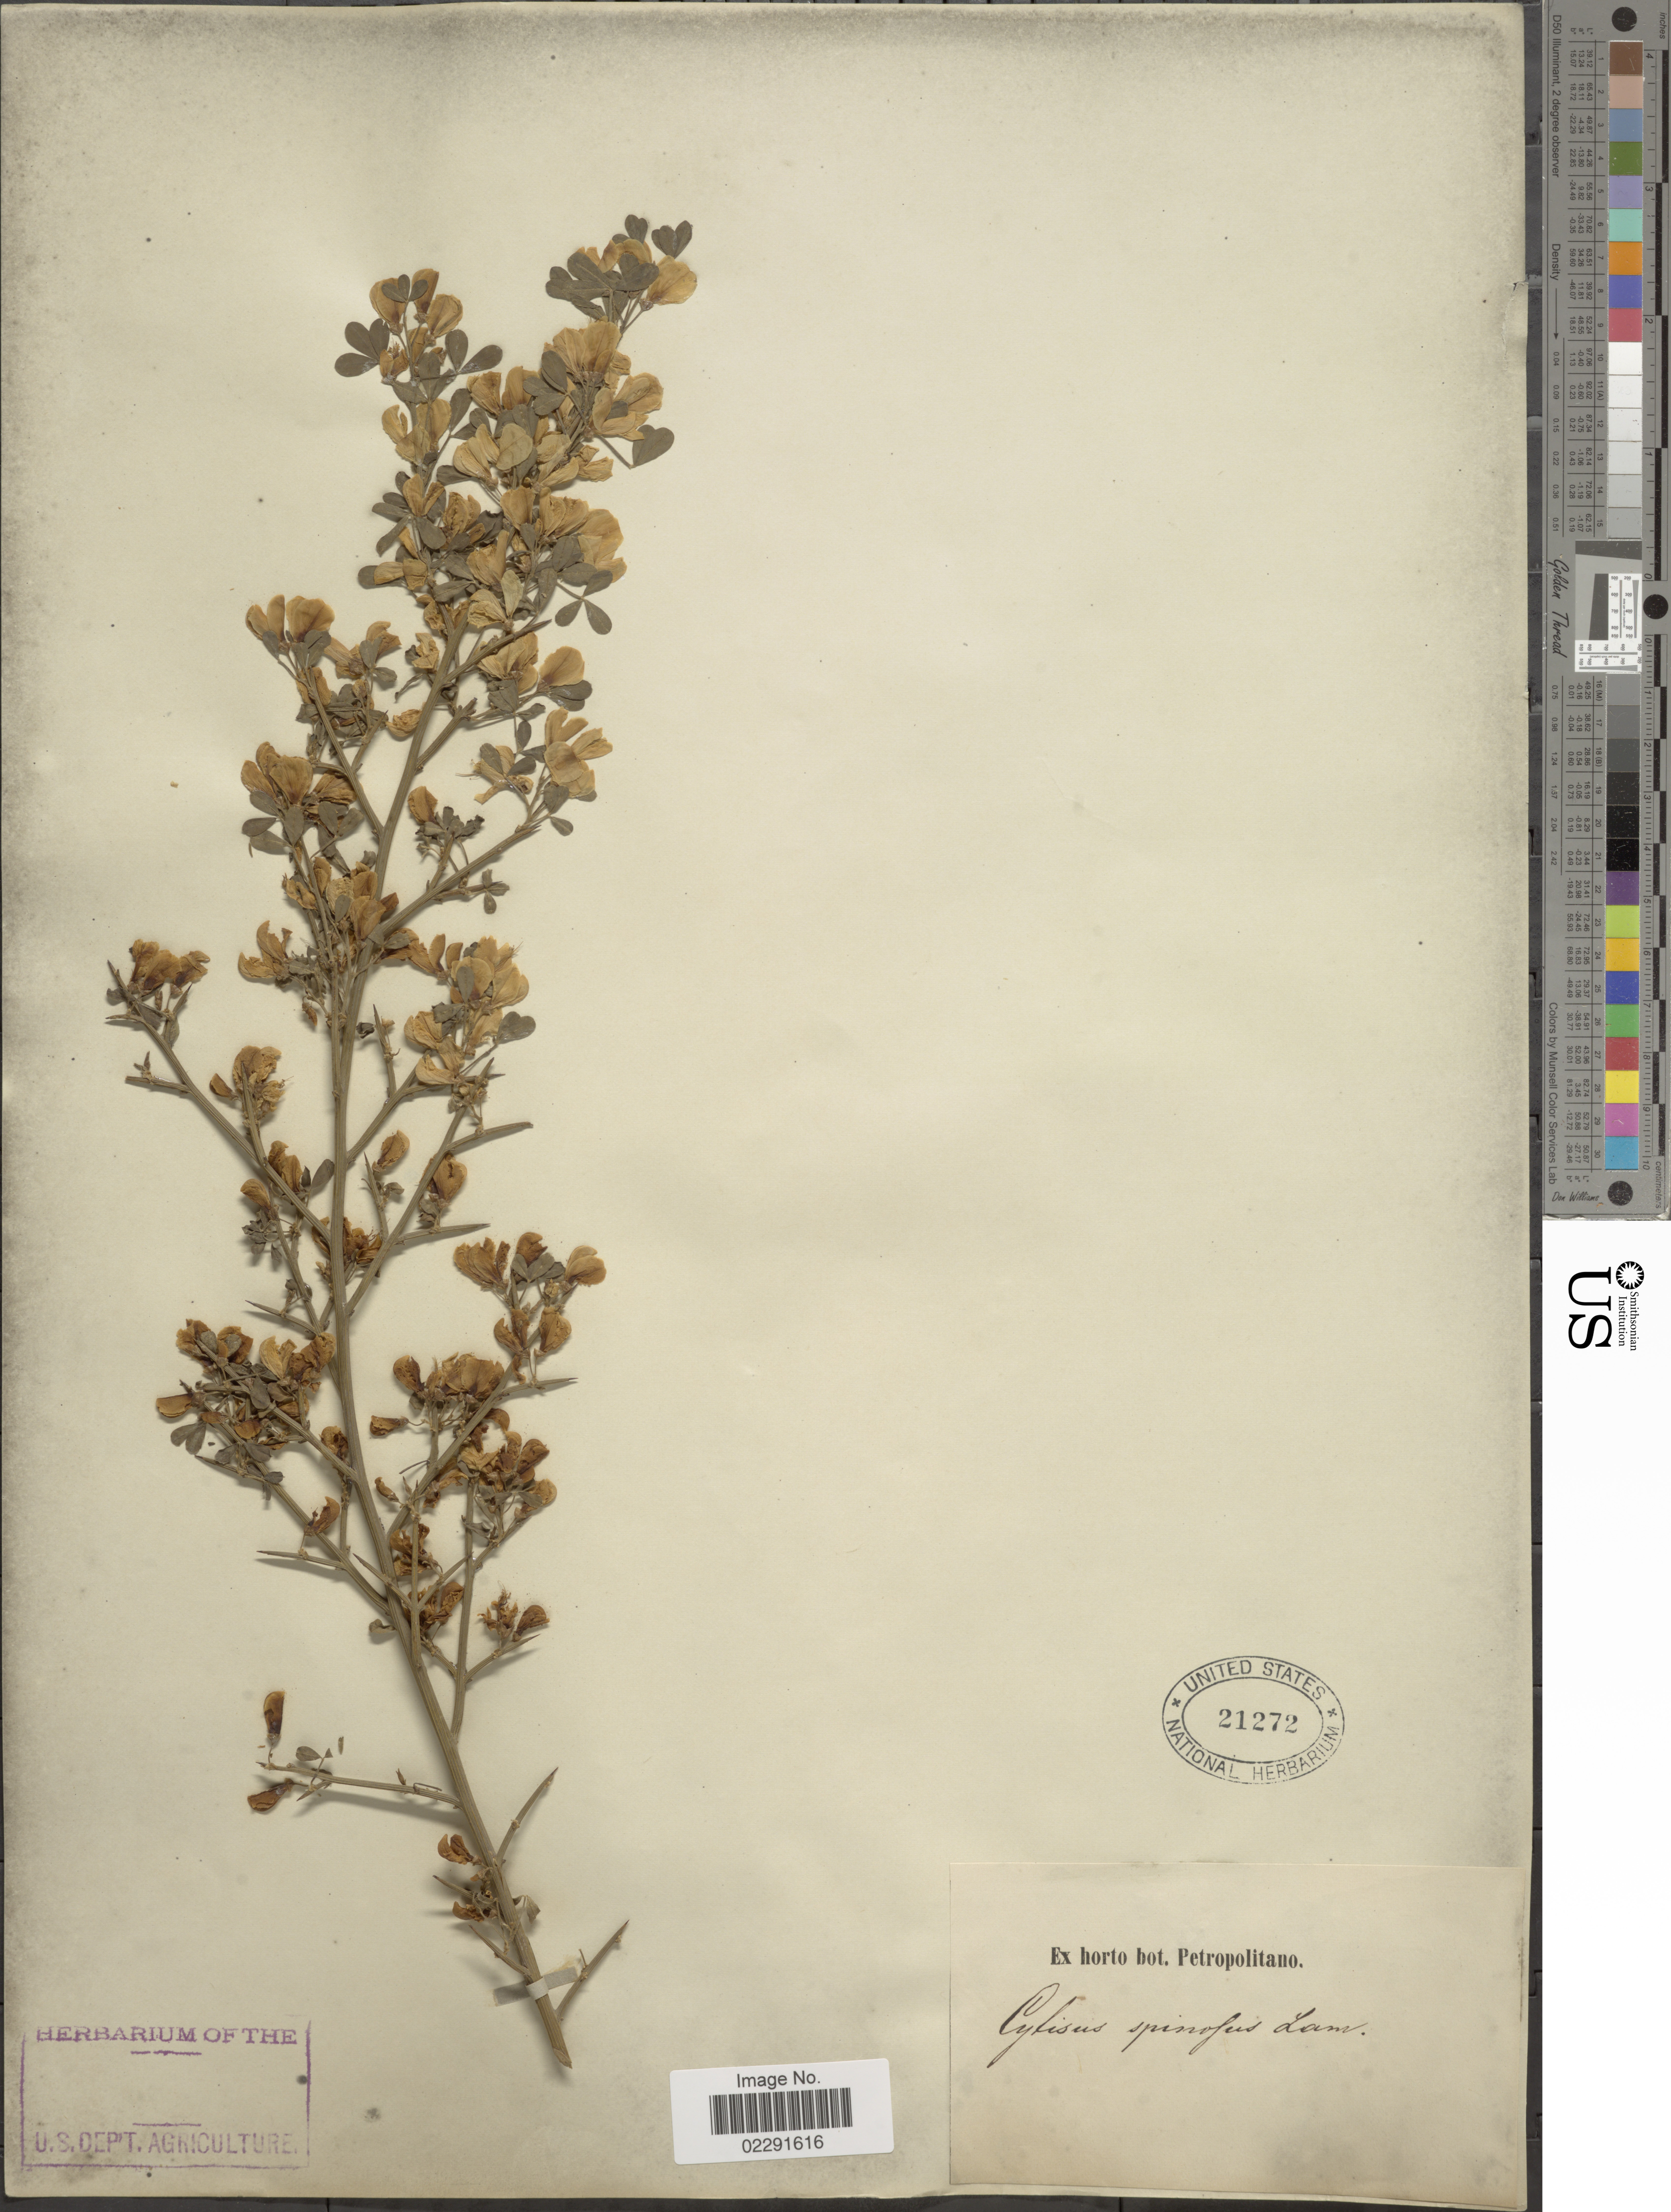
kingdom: Plantae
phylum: Tracheophyta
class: Magnoliopsida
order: Fabales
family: Fabaceae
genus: Calicotome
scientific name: Calicotome spinosa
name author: (L.) Link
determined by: Strong, Mark T., (BOT), Smithsonian Institution - National Museum of Natural History (UNITED STATES)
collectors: ex Horto Bot. Petropolitano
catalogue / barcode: US 21272